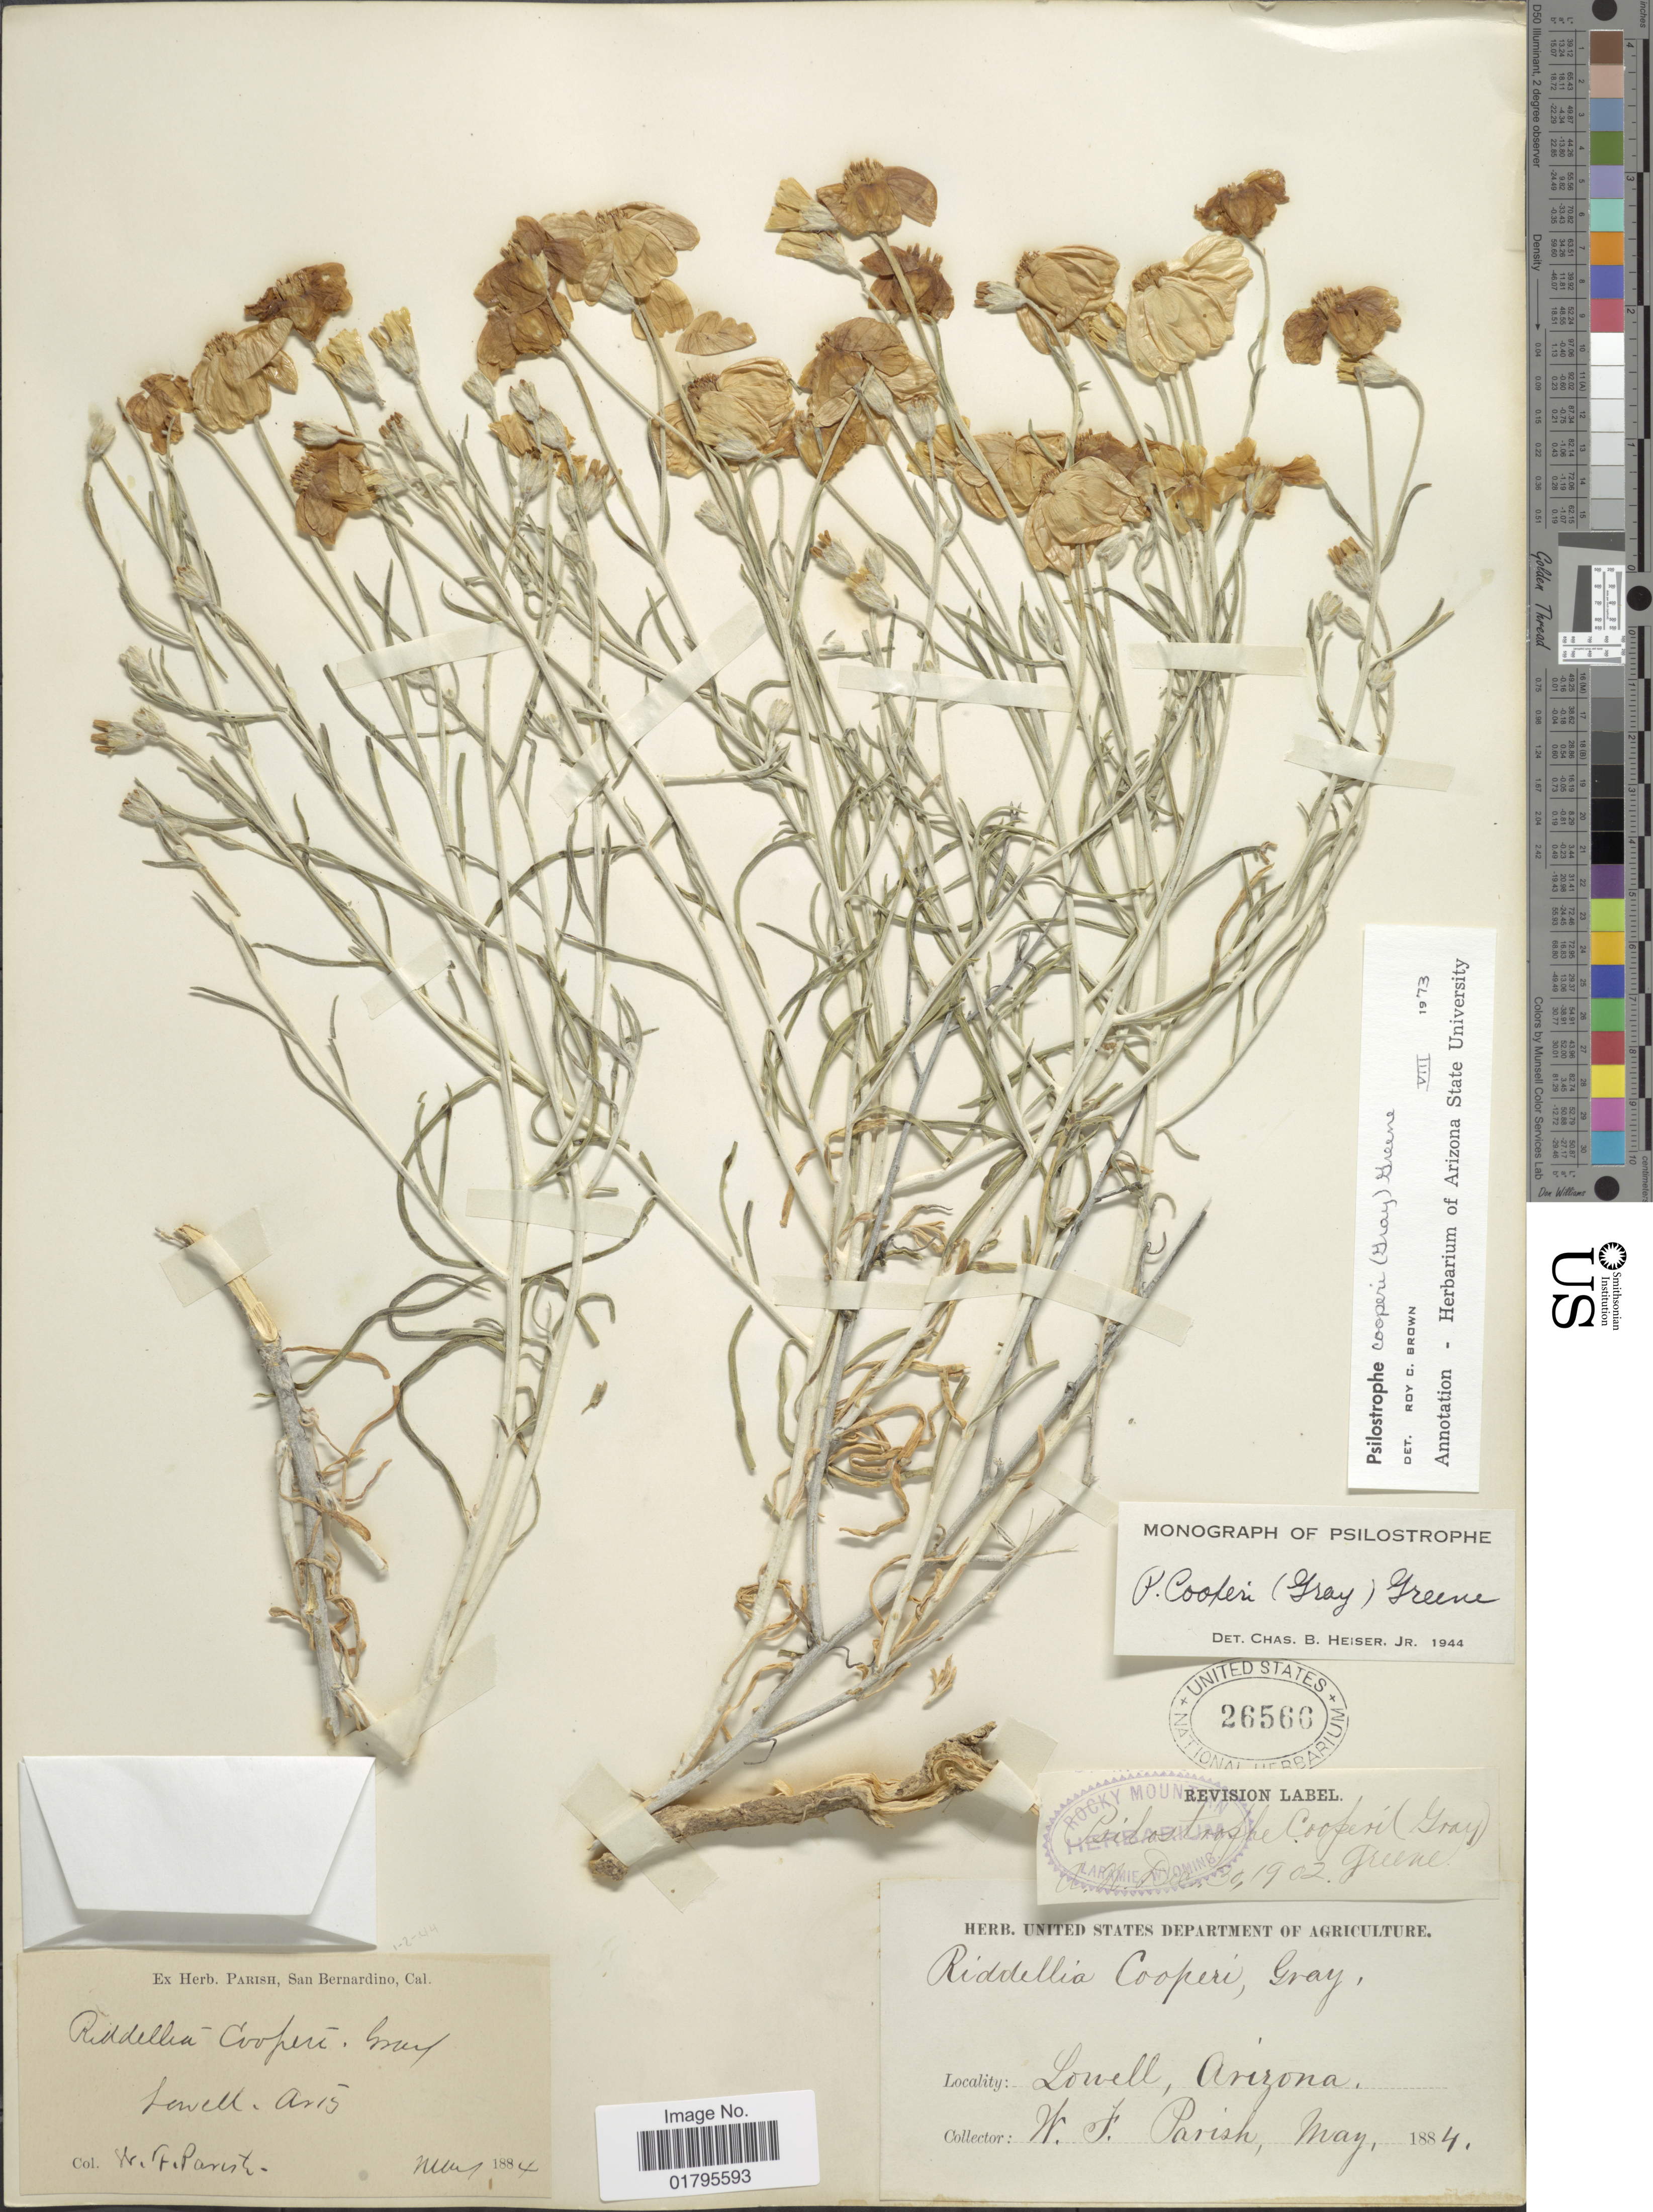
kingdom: Plantae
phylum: Tracheophyta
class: Magnoliopsida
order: Asterales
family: Asteraceae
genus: Psilostrophe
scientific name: Psilostrophe cooperi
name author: (A. Gray) Greene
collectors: W. F. Parish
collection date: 1884-05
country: United States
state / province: Arizona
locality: Lowell Arizona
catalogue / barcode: US 26566